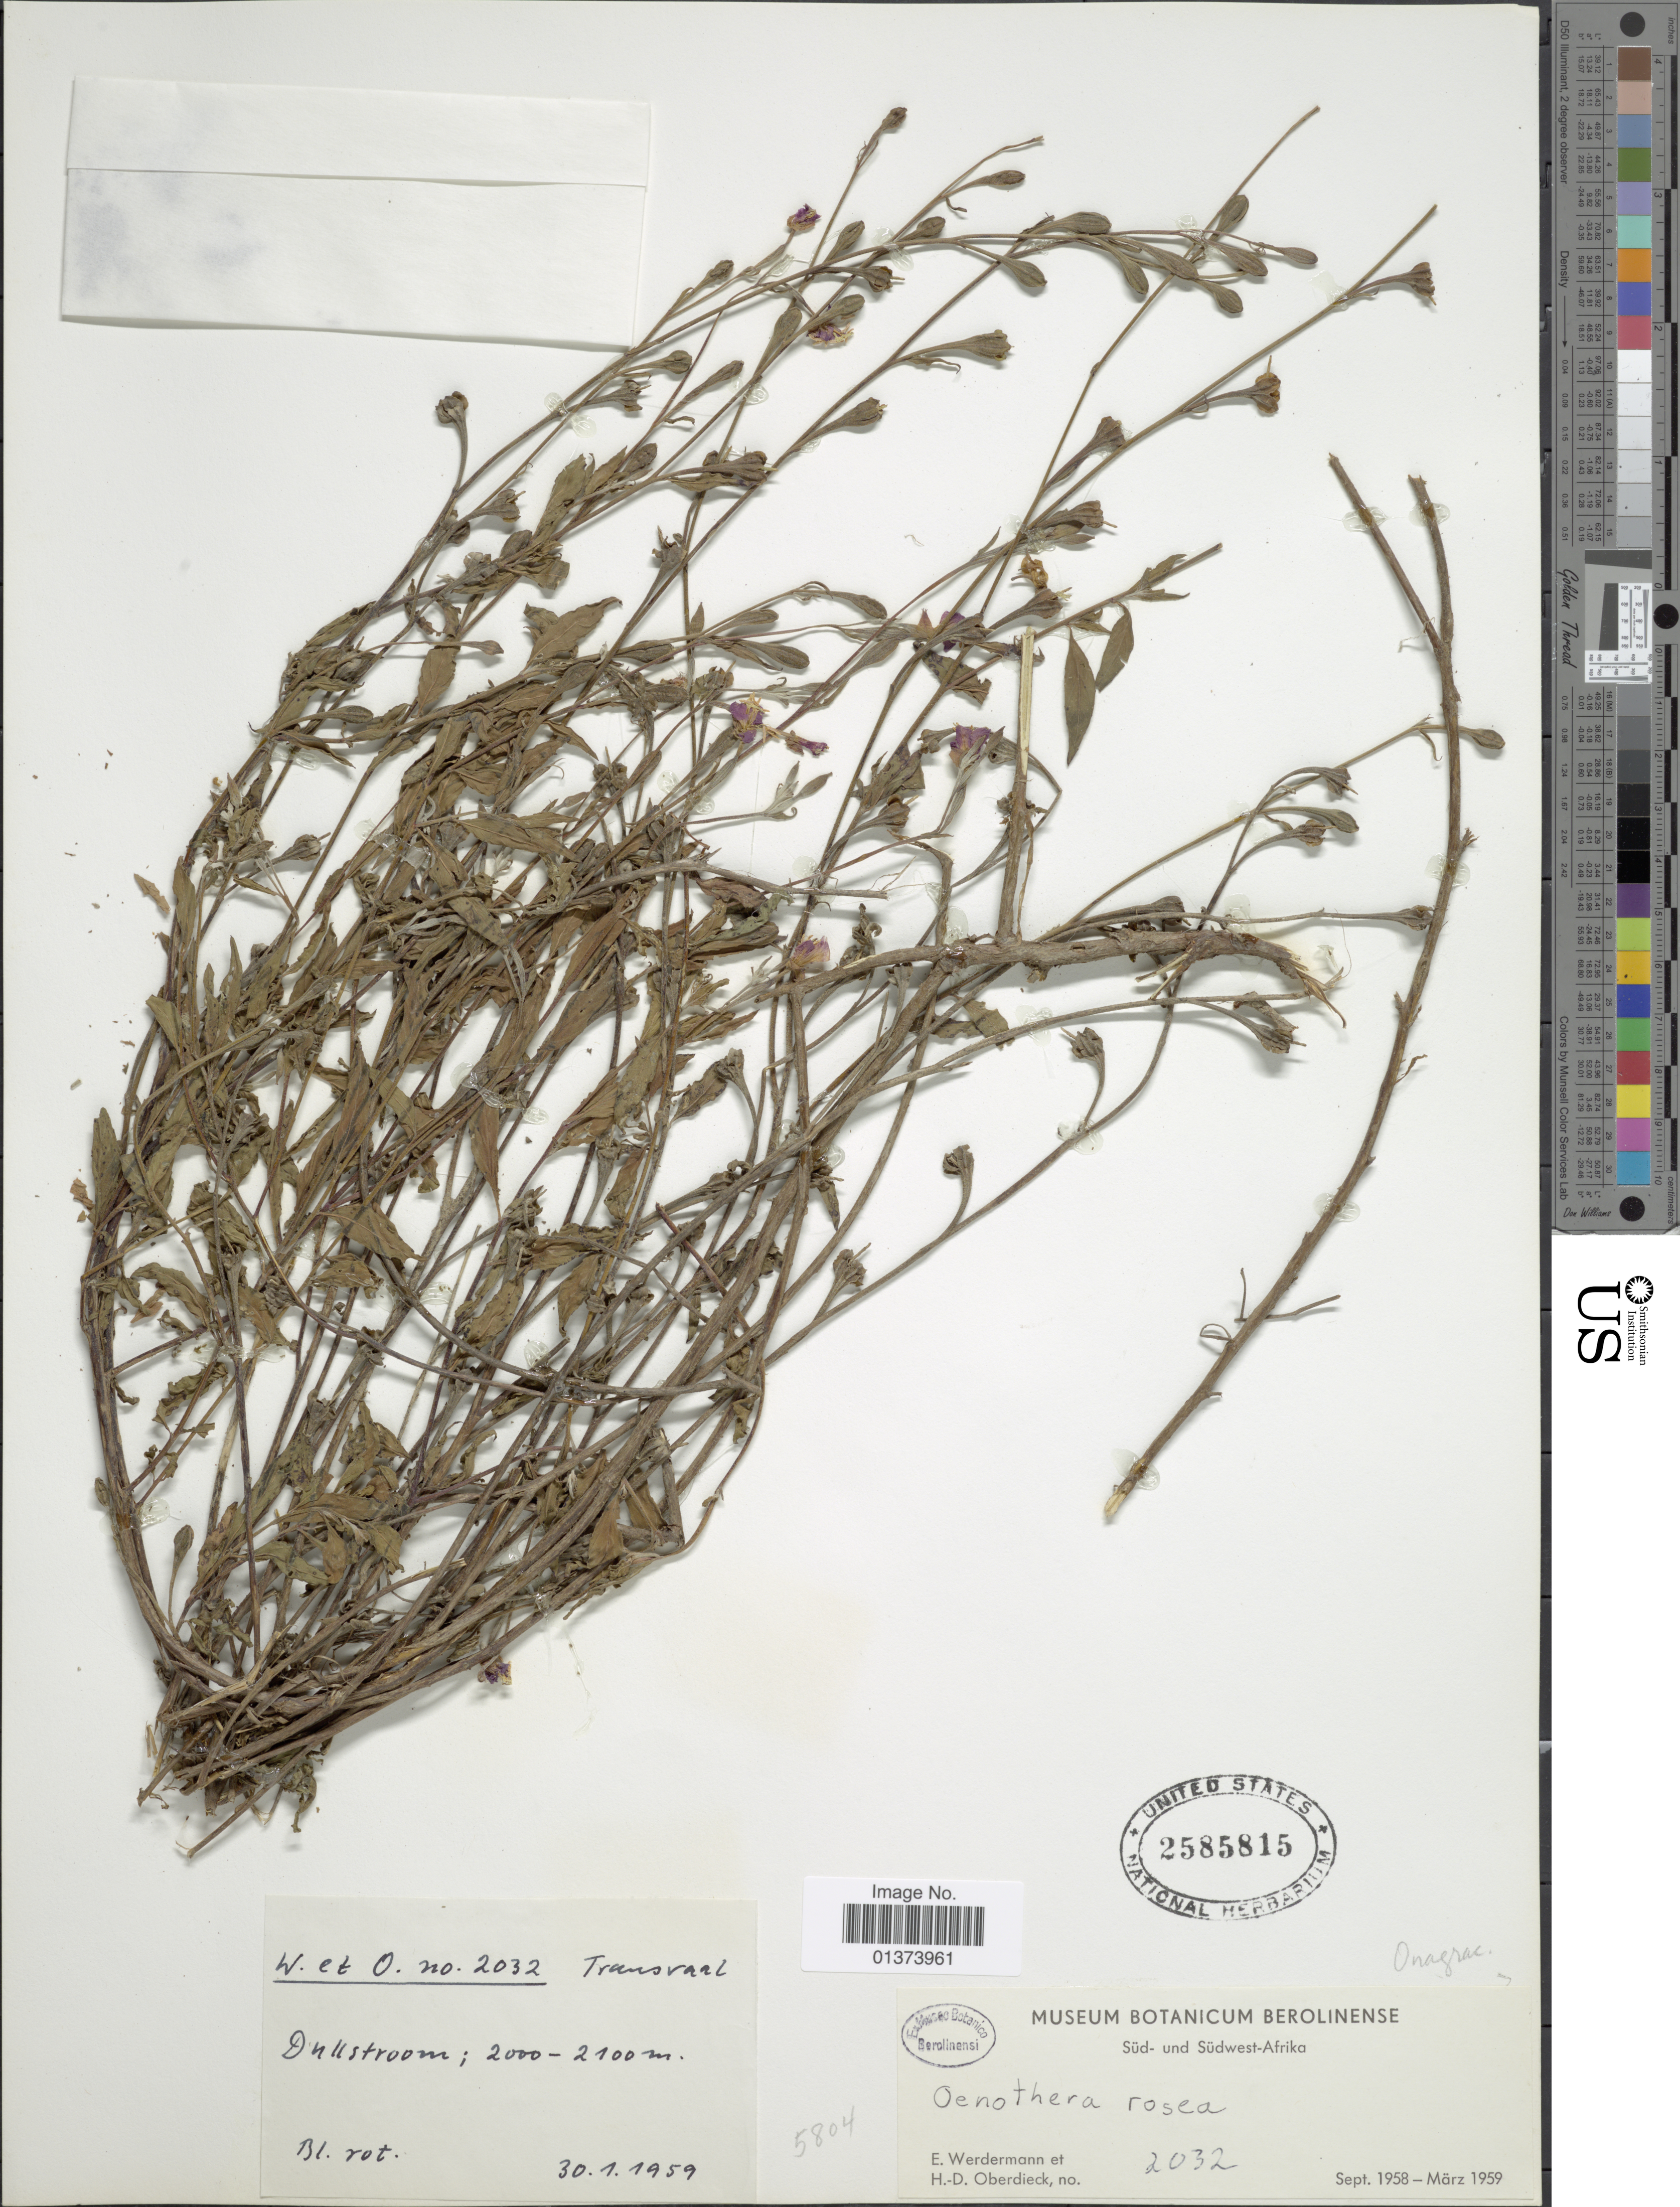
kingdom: Plantae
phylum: Tracheophyta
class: Magnoliopsida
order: Myrtales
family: Onagraceae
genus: Oenothera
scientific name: Oenothera rosea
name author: L'Hér. ex Aiton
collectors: E. Werdermann & H. Oberdieck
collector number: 2032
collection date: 1958-09/1959-03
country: South Africa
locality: Süd- und Südwest-Afrika, Dullstroom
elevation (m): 2000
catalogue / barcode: US 2585815